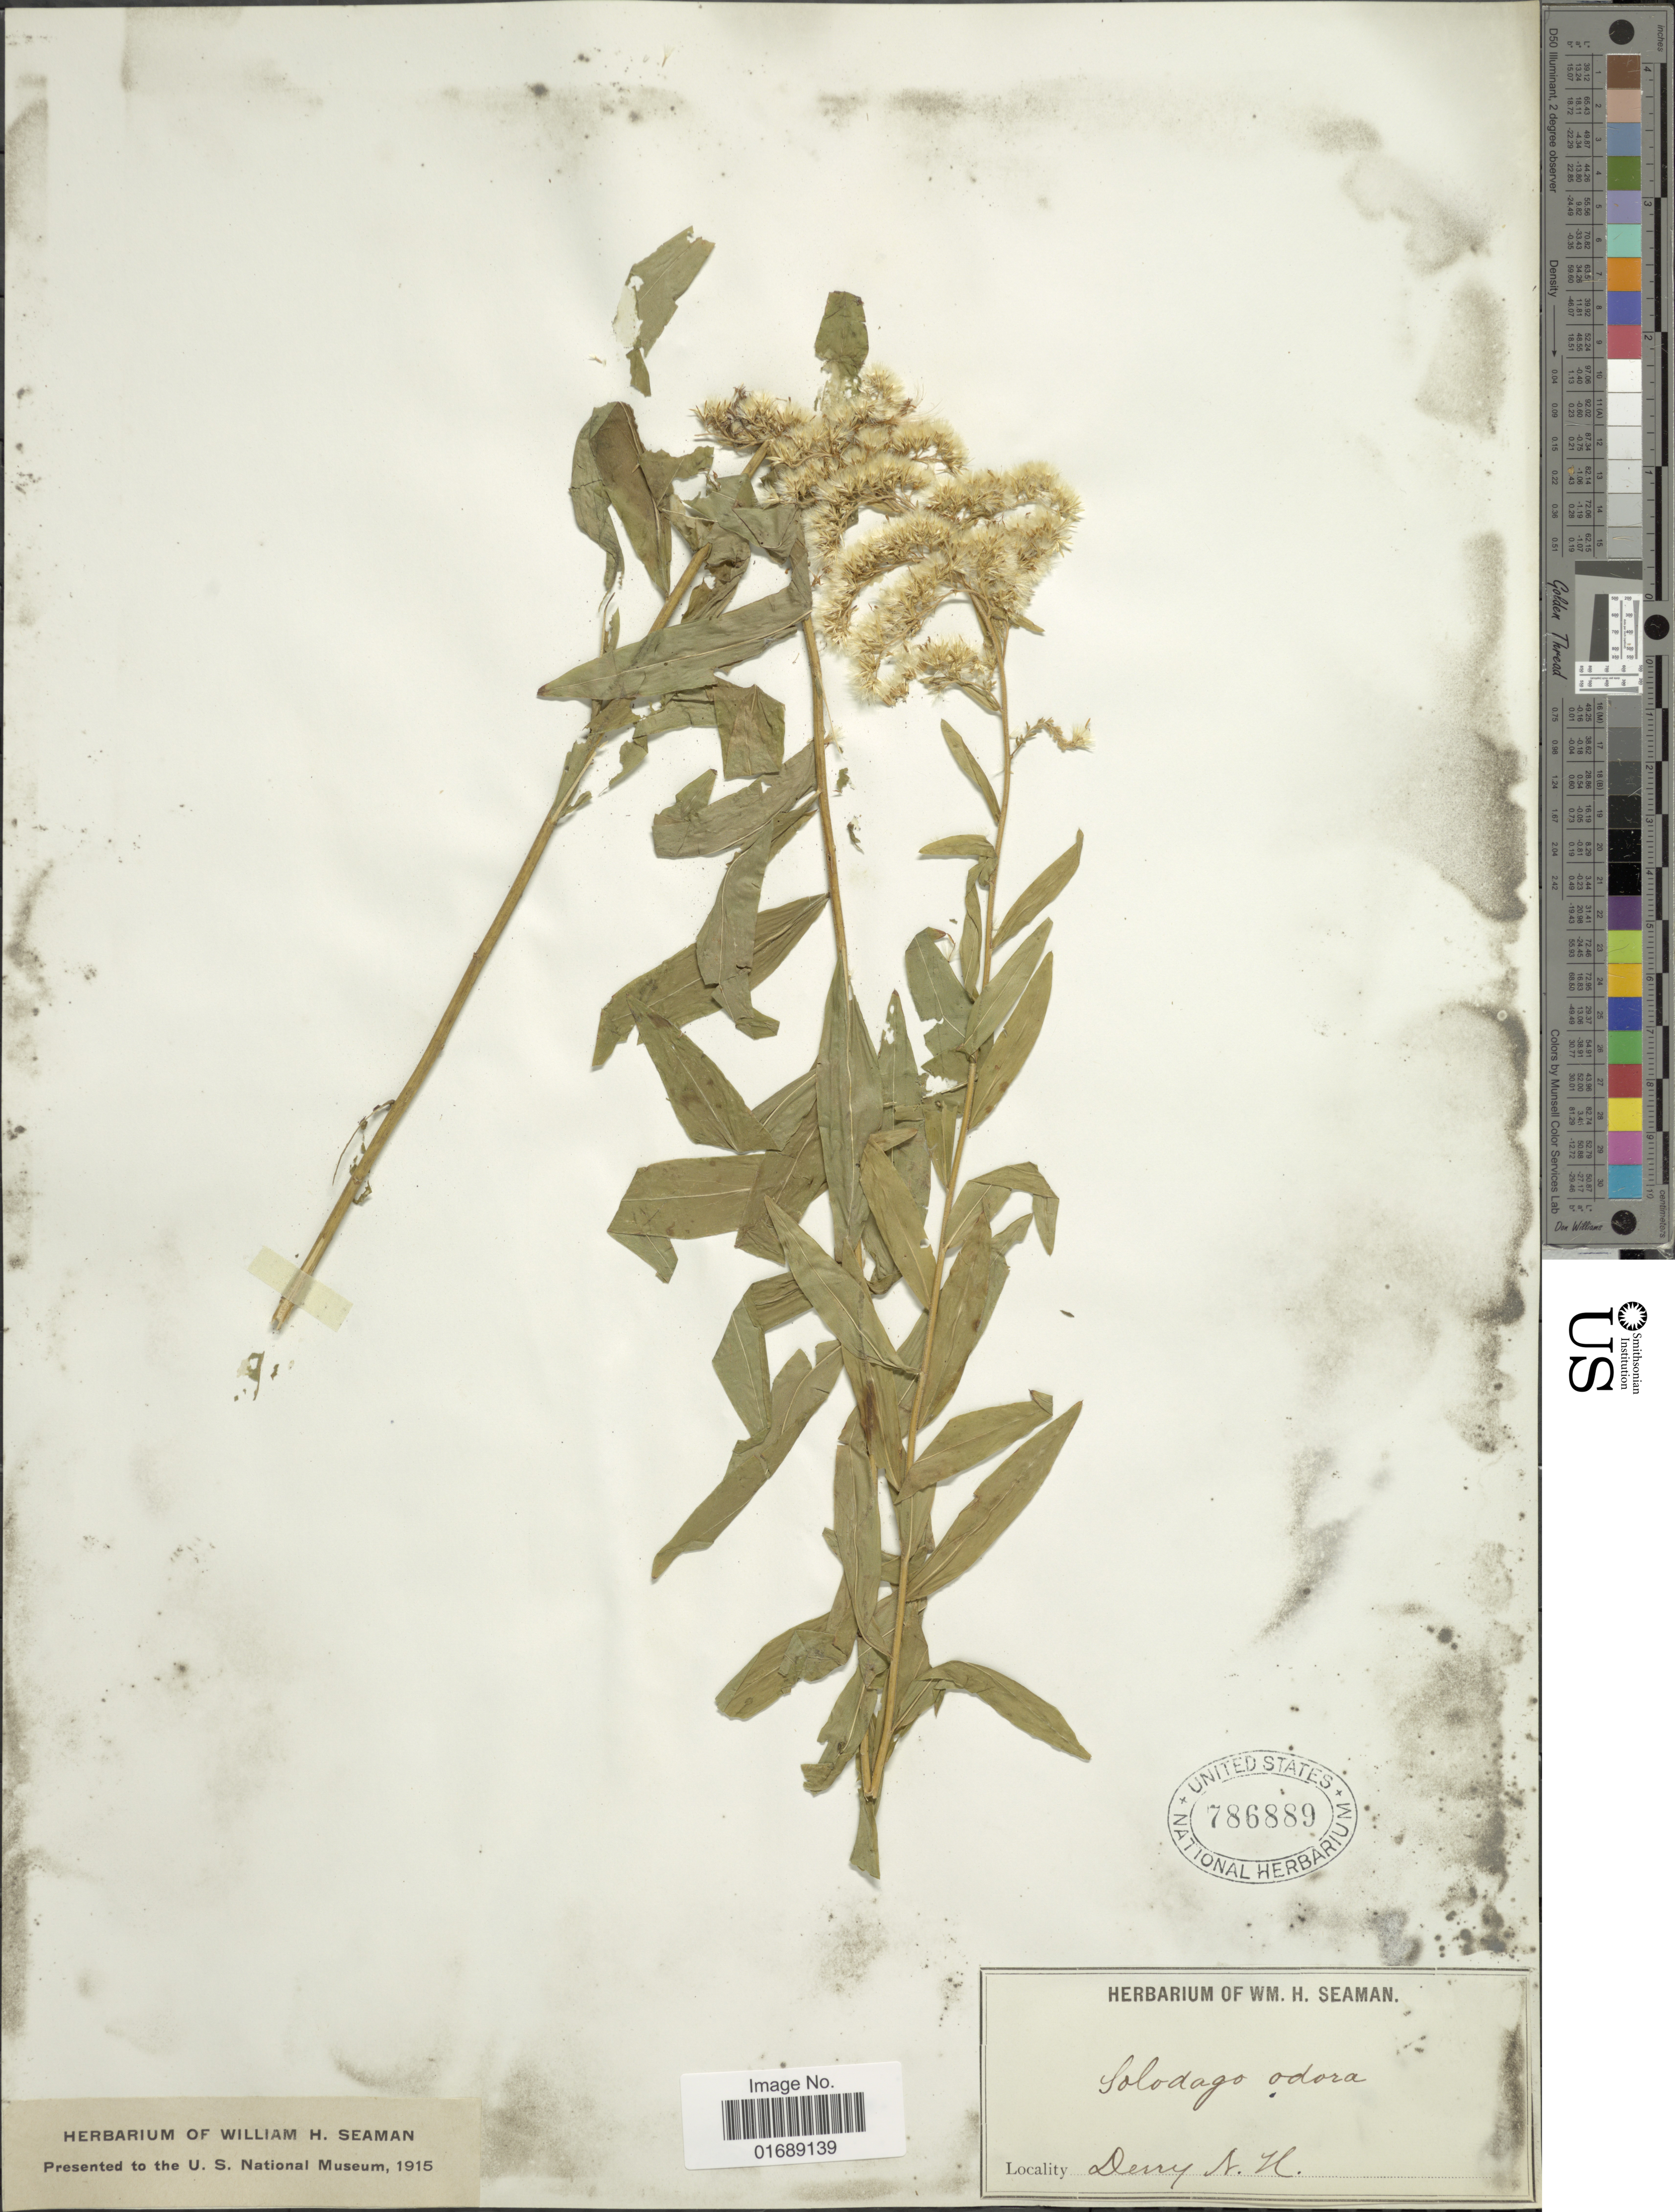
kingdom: Plantae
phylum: Tracheophyta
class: Magnoliopsida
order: Asterales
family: Asteraceae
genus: Solidago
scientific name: Solidago odora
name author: Aiton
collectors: ex herb. Seaman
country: United States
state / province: New Hampshire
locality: Derry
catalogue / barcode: US 786889